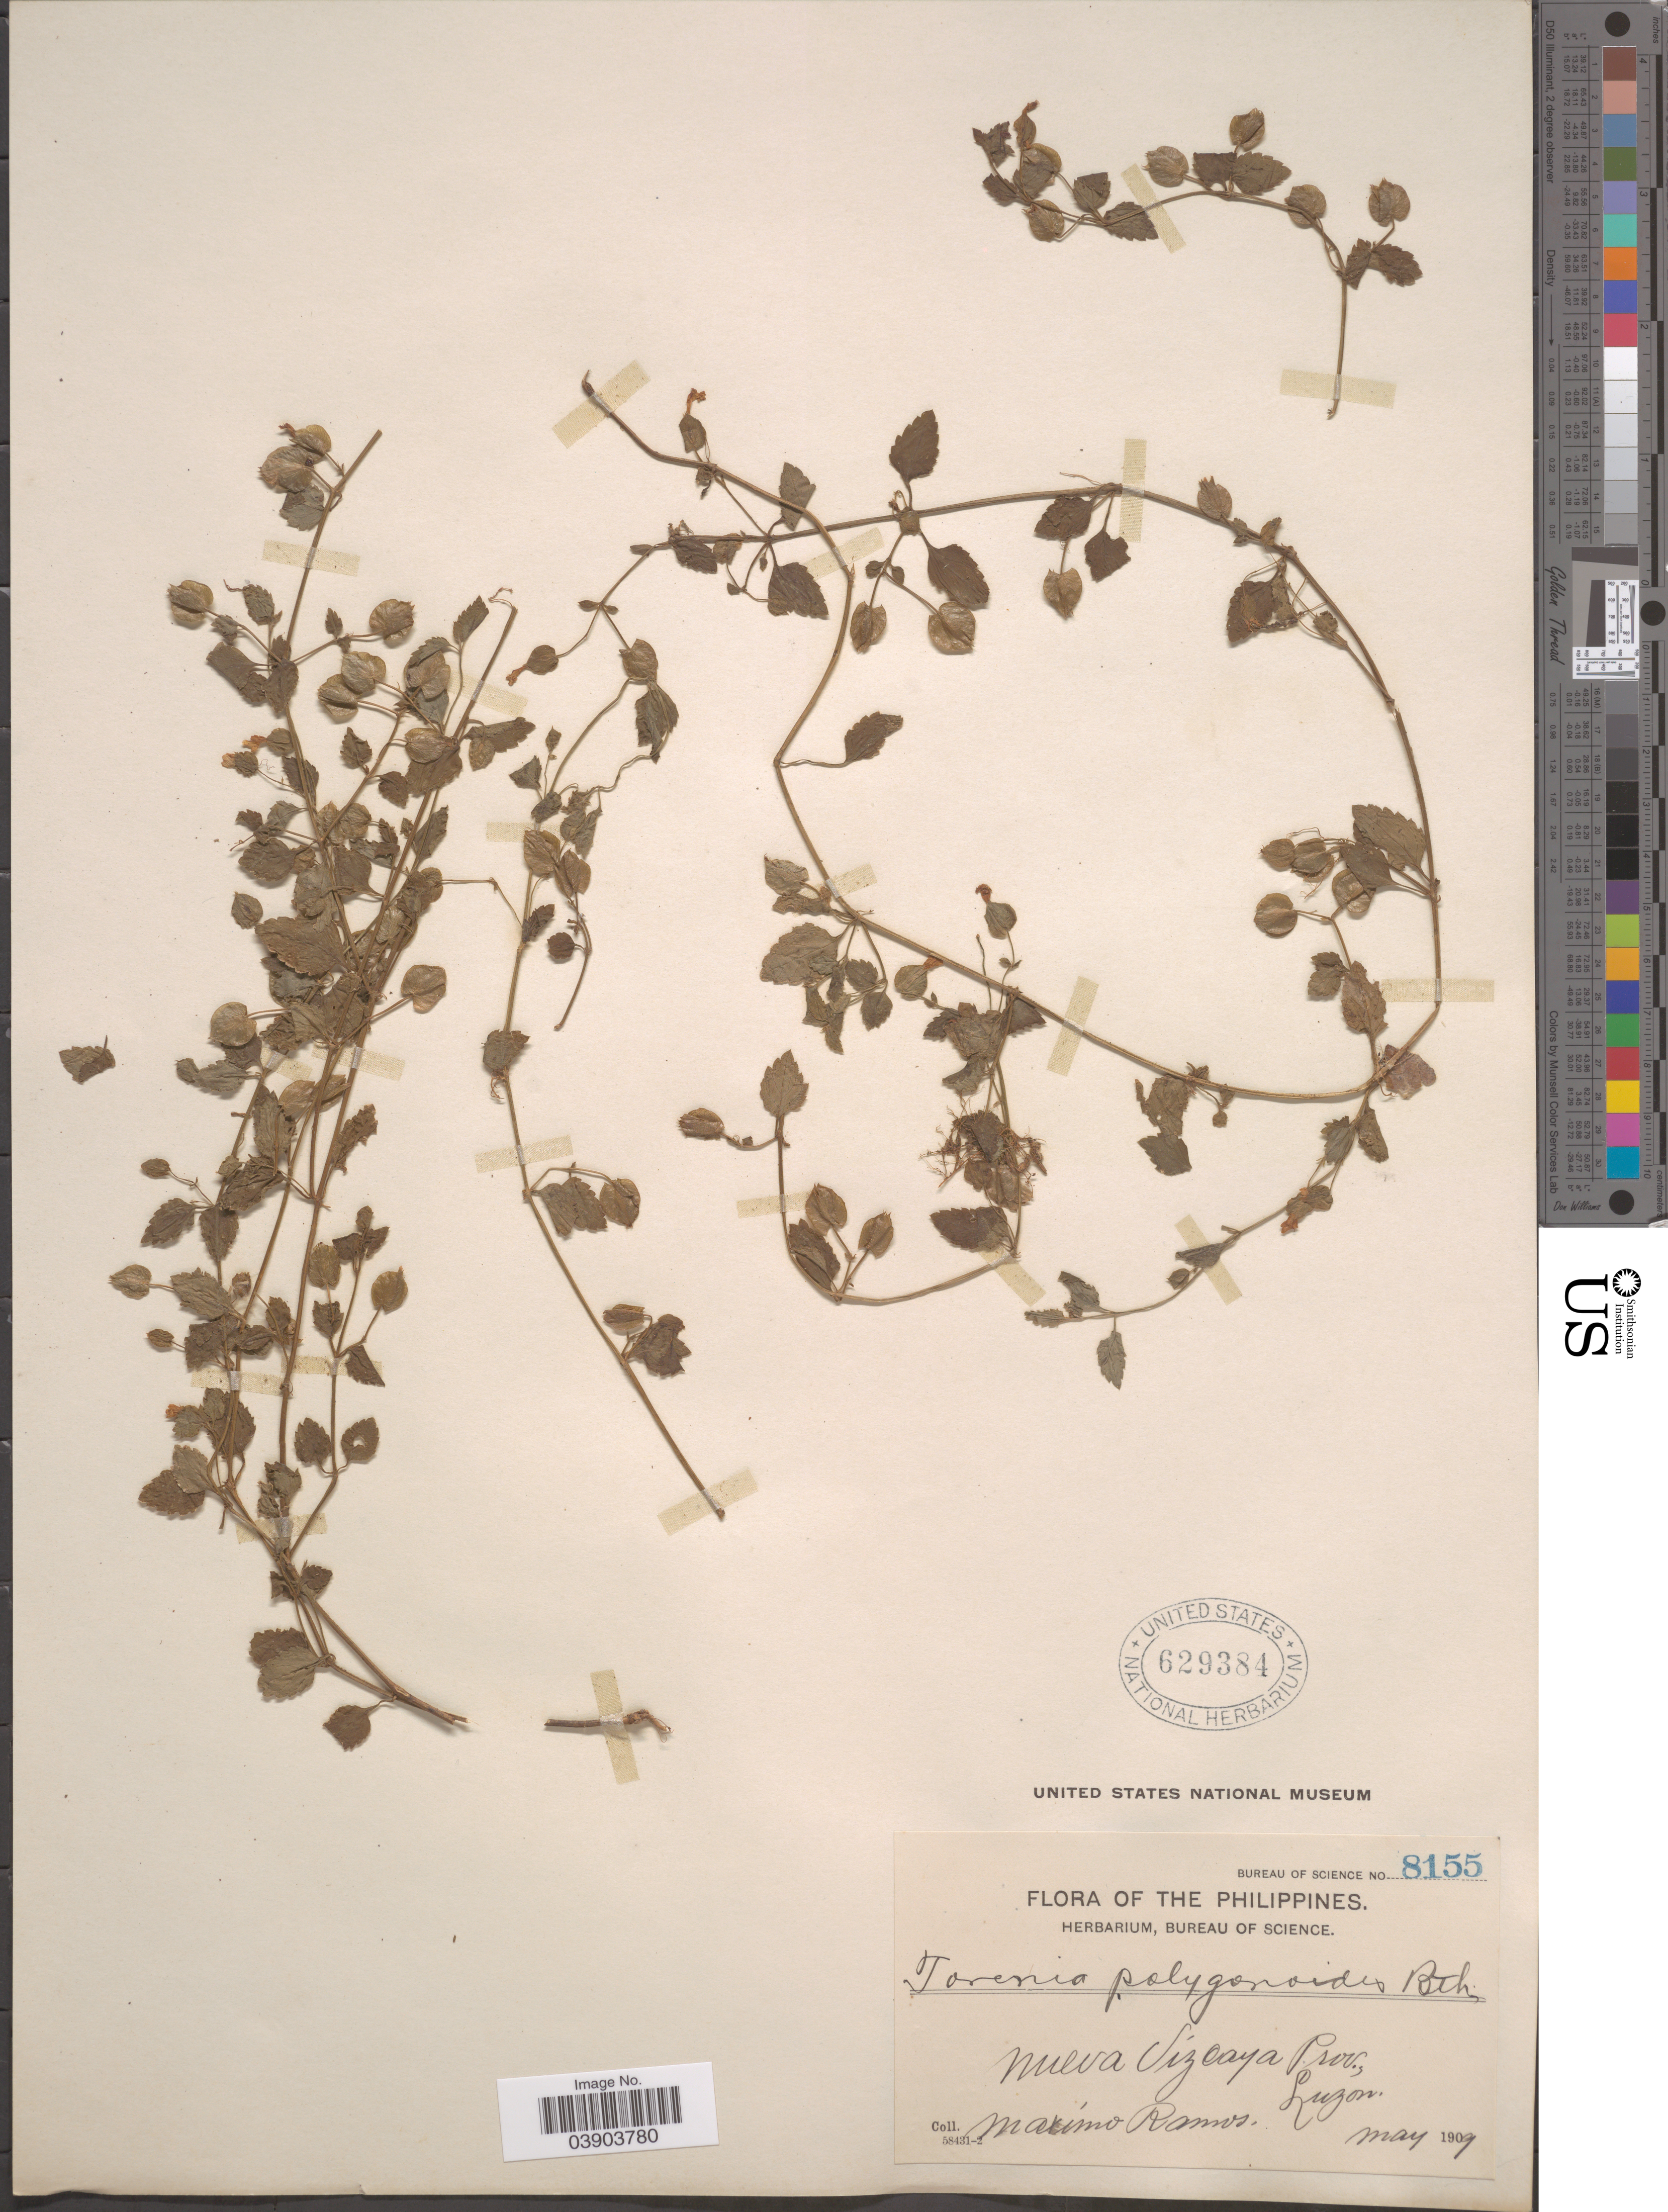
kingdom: Plantae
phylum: Tracheophyta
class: Magnoliopsida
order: Lamiales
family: Linderniaceae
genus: Torenia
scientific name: Torenia polygonoides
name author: Benth.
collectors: M. Ramos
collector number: Bureau of Science 8155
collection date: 1909-05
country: Philippines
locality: Nueva Vizcaya Prov., Luzon.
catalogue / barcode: US 629384